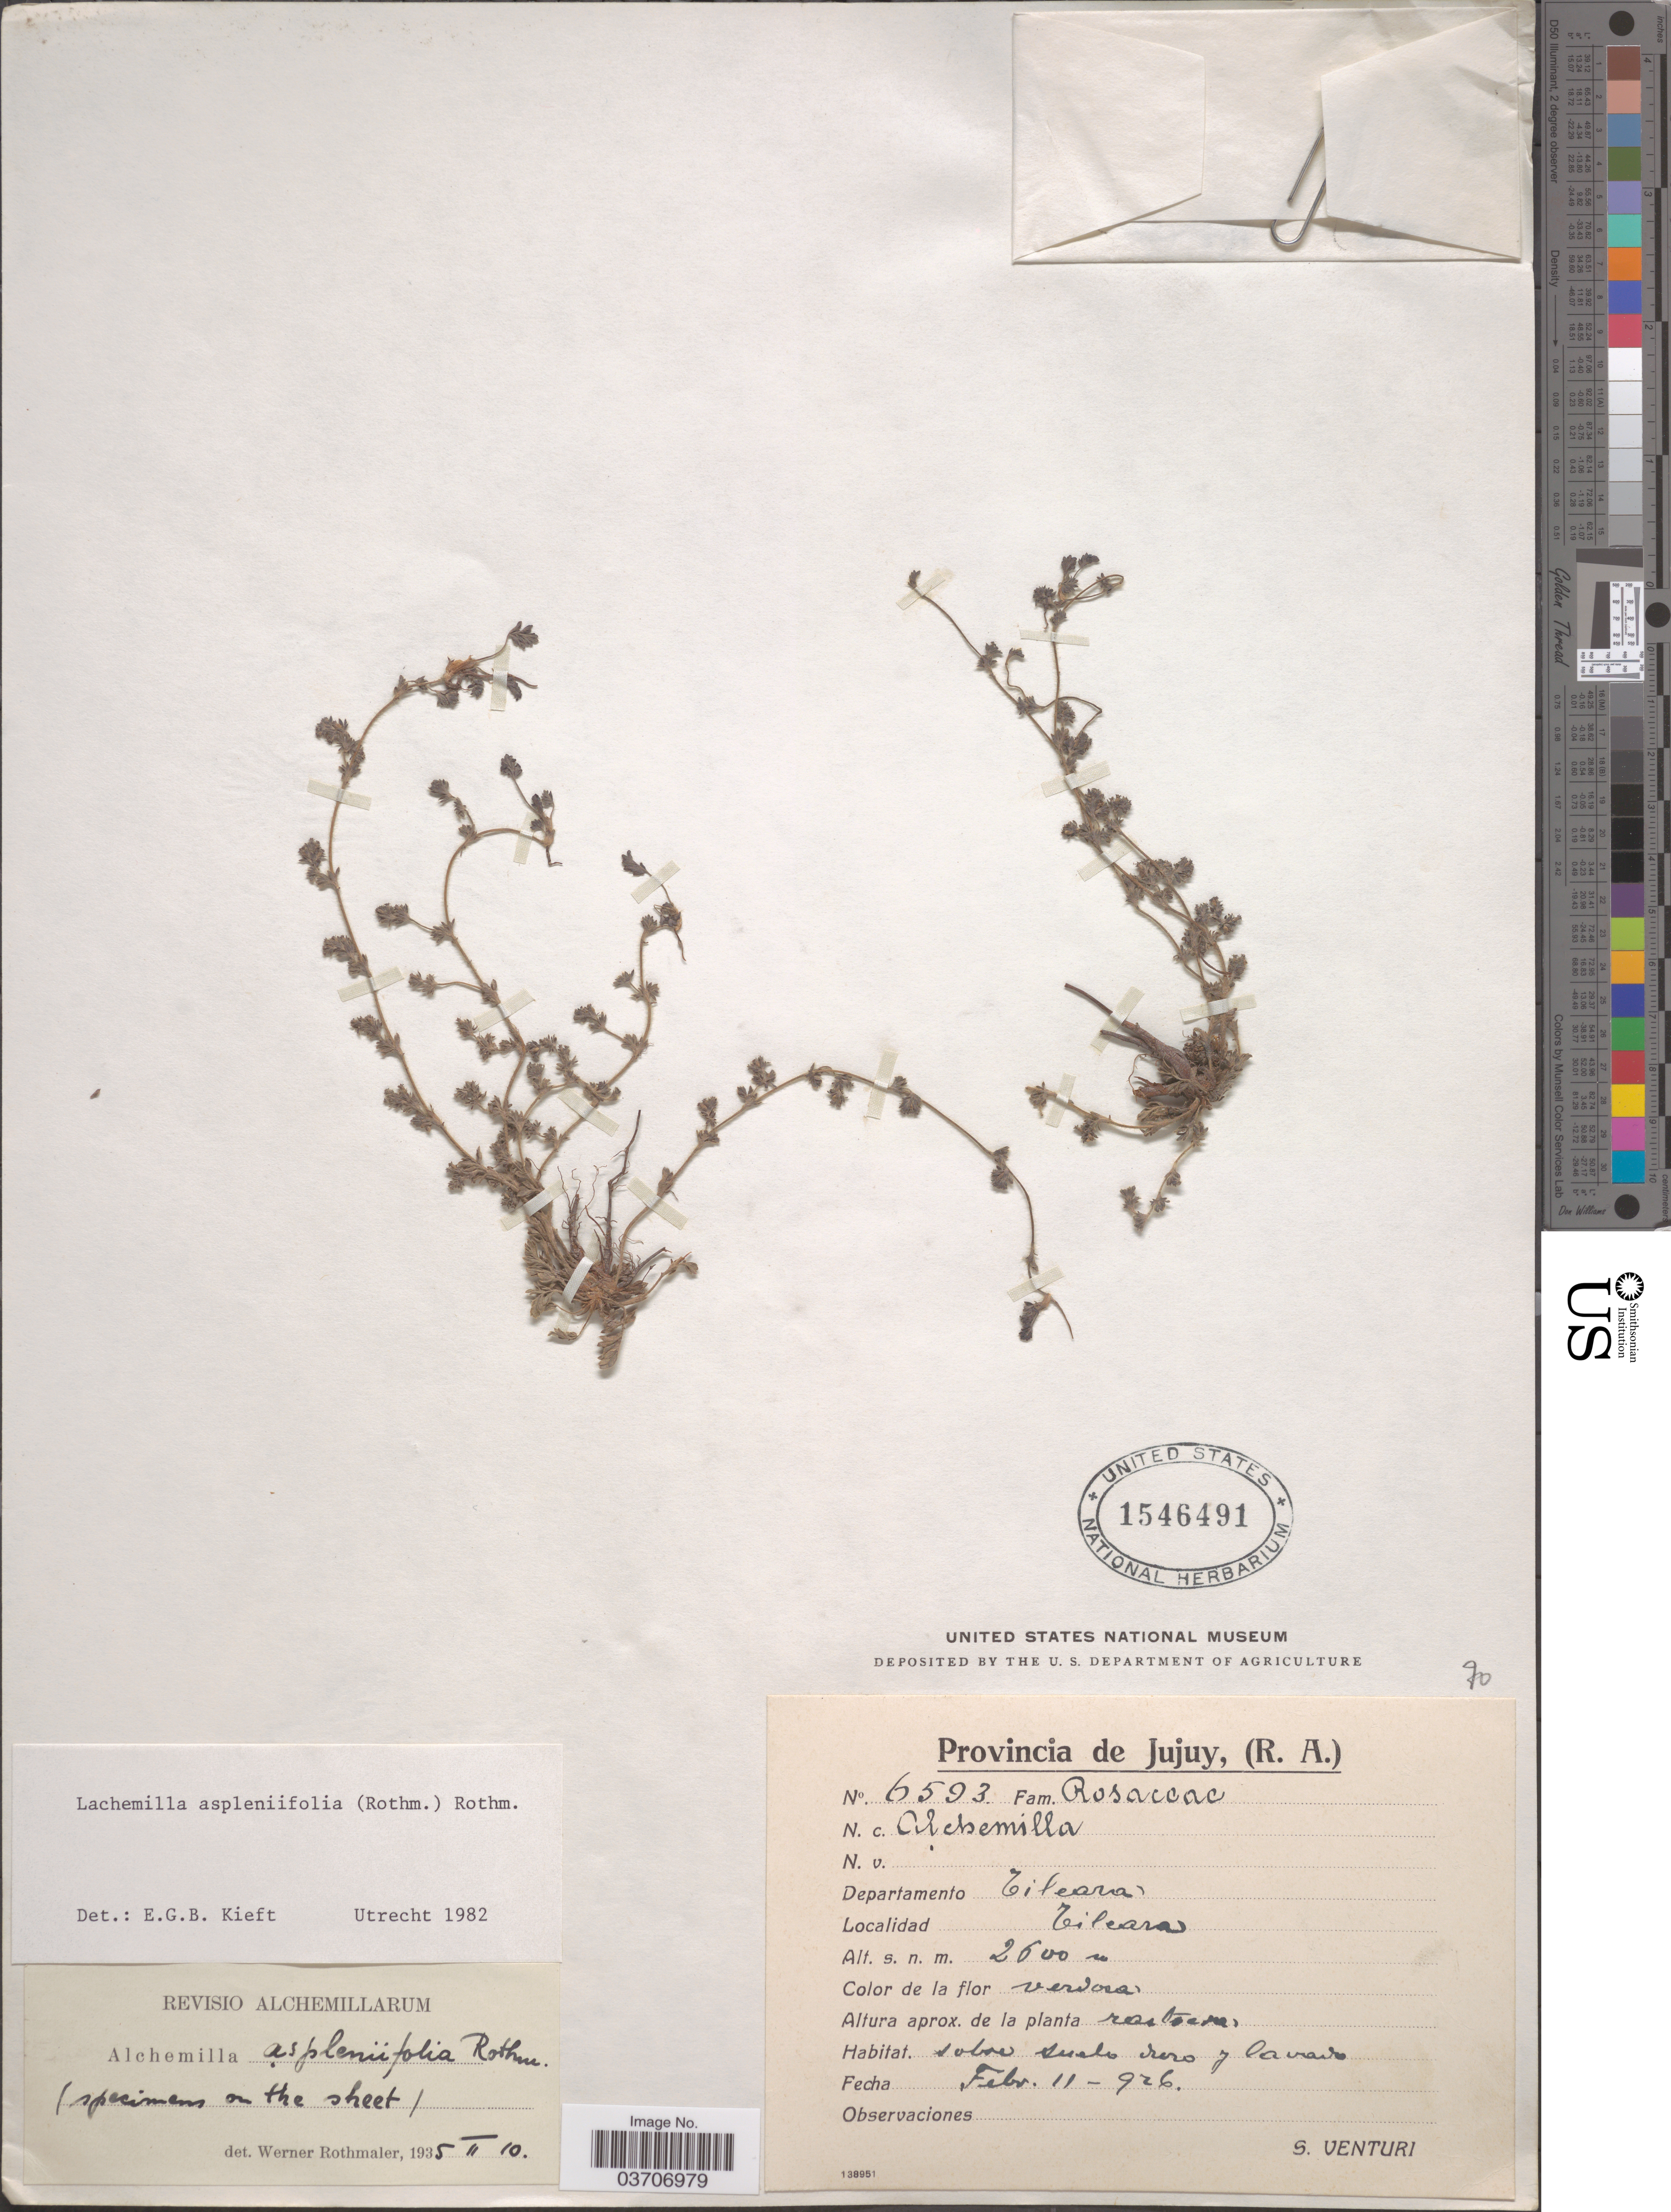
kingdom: Plantae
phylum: Tracheophyta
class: Magnoliopsida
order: Rosales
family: Rosaceae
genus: Lachemilla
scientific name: Lachemilla aspleniifolia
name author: Rothm.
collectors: S. Venturi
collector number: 6593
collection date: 1926-02-11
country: Argentina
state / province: Jujuy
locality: Departamento Tilcara. Tilcara.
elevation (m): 2600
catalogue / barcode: US 1546491